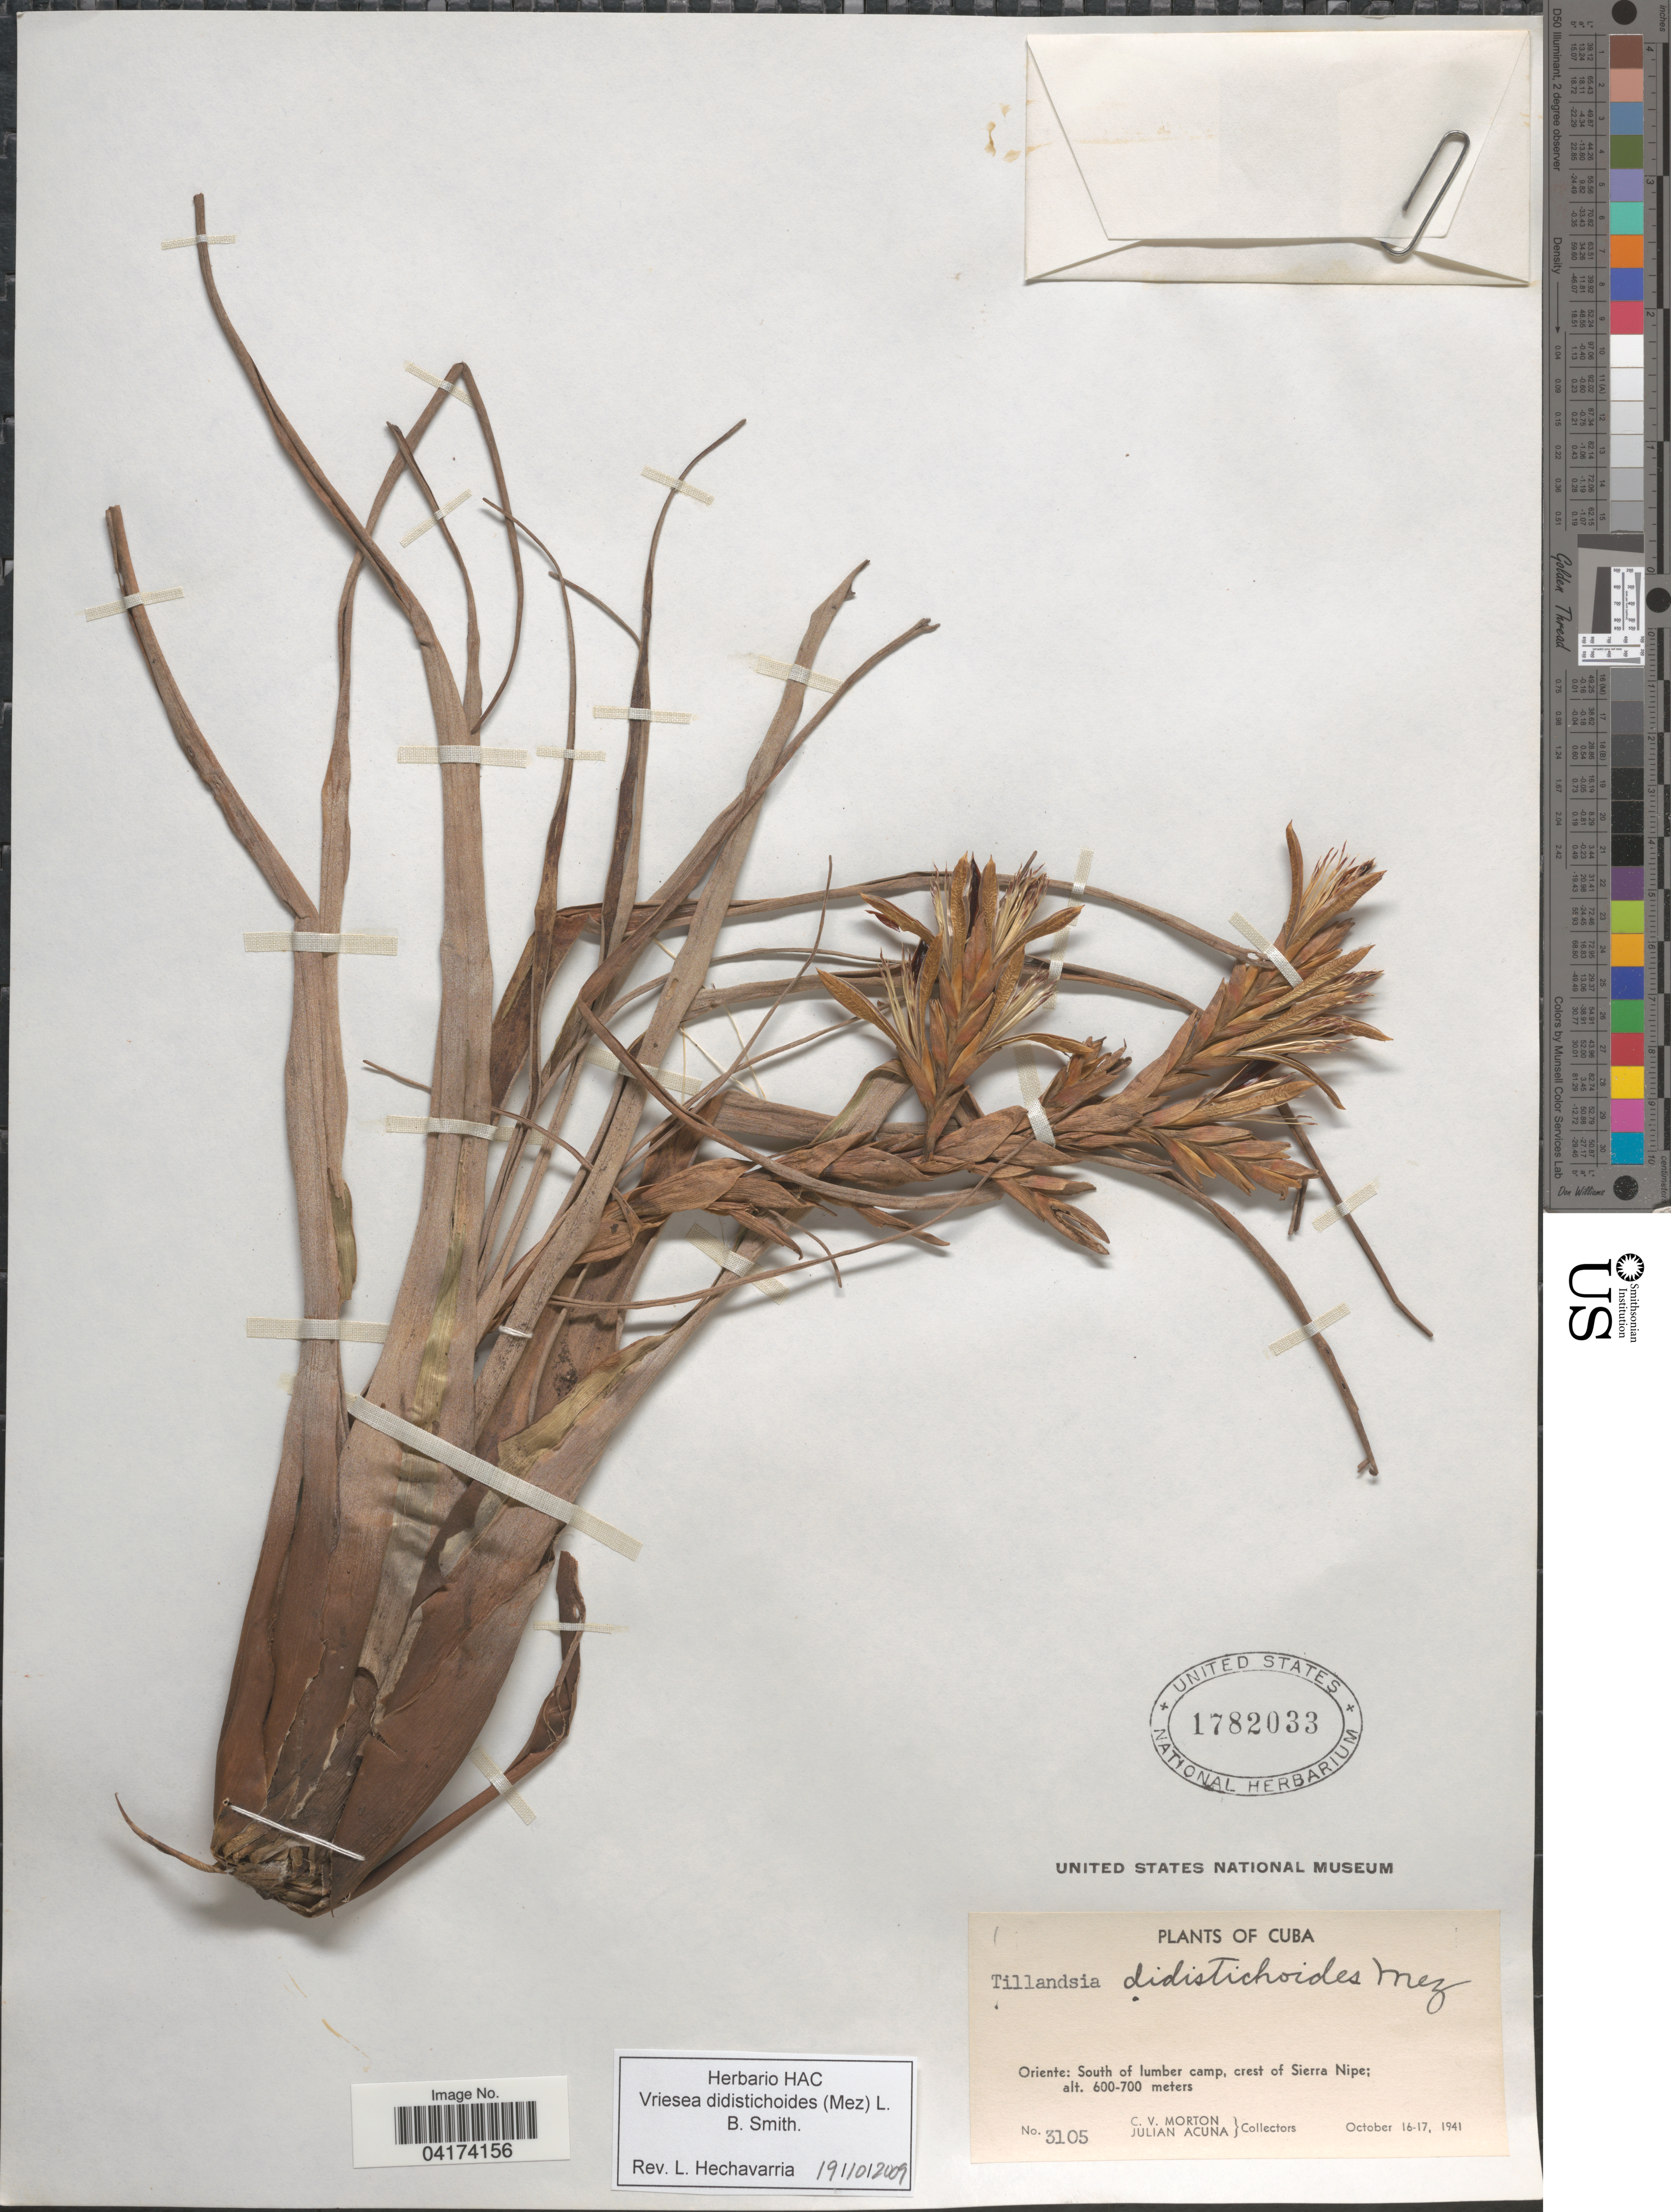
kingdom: Plantae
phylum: Tracheophyta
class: Liliopsida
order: Poales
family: Bromeliaceae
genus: Vriesea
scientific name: Vriesea didistichoides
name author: (Mez) L.B. Sm.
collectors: C. V. Morton & R. Acuña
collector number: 3105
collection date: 1941-10-16/1941-10-17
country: Cuba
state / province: Oriente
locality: South of lumber camp, crest of Sierra Nipe.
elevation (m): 600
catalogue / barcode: US 1782033